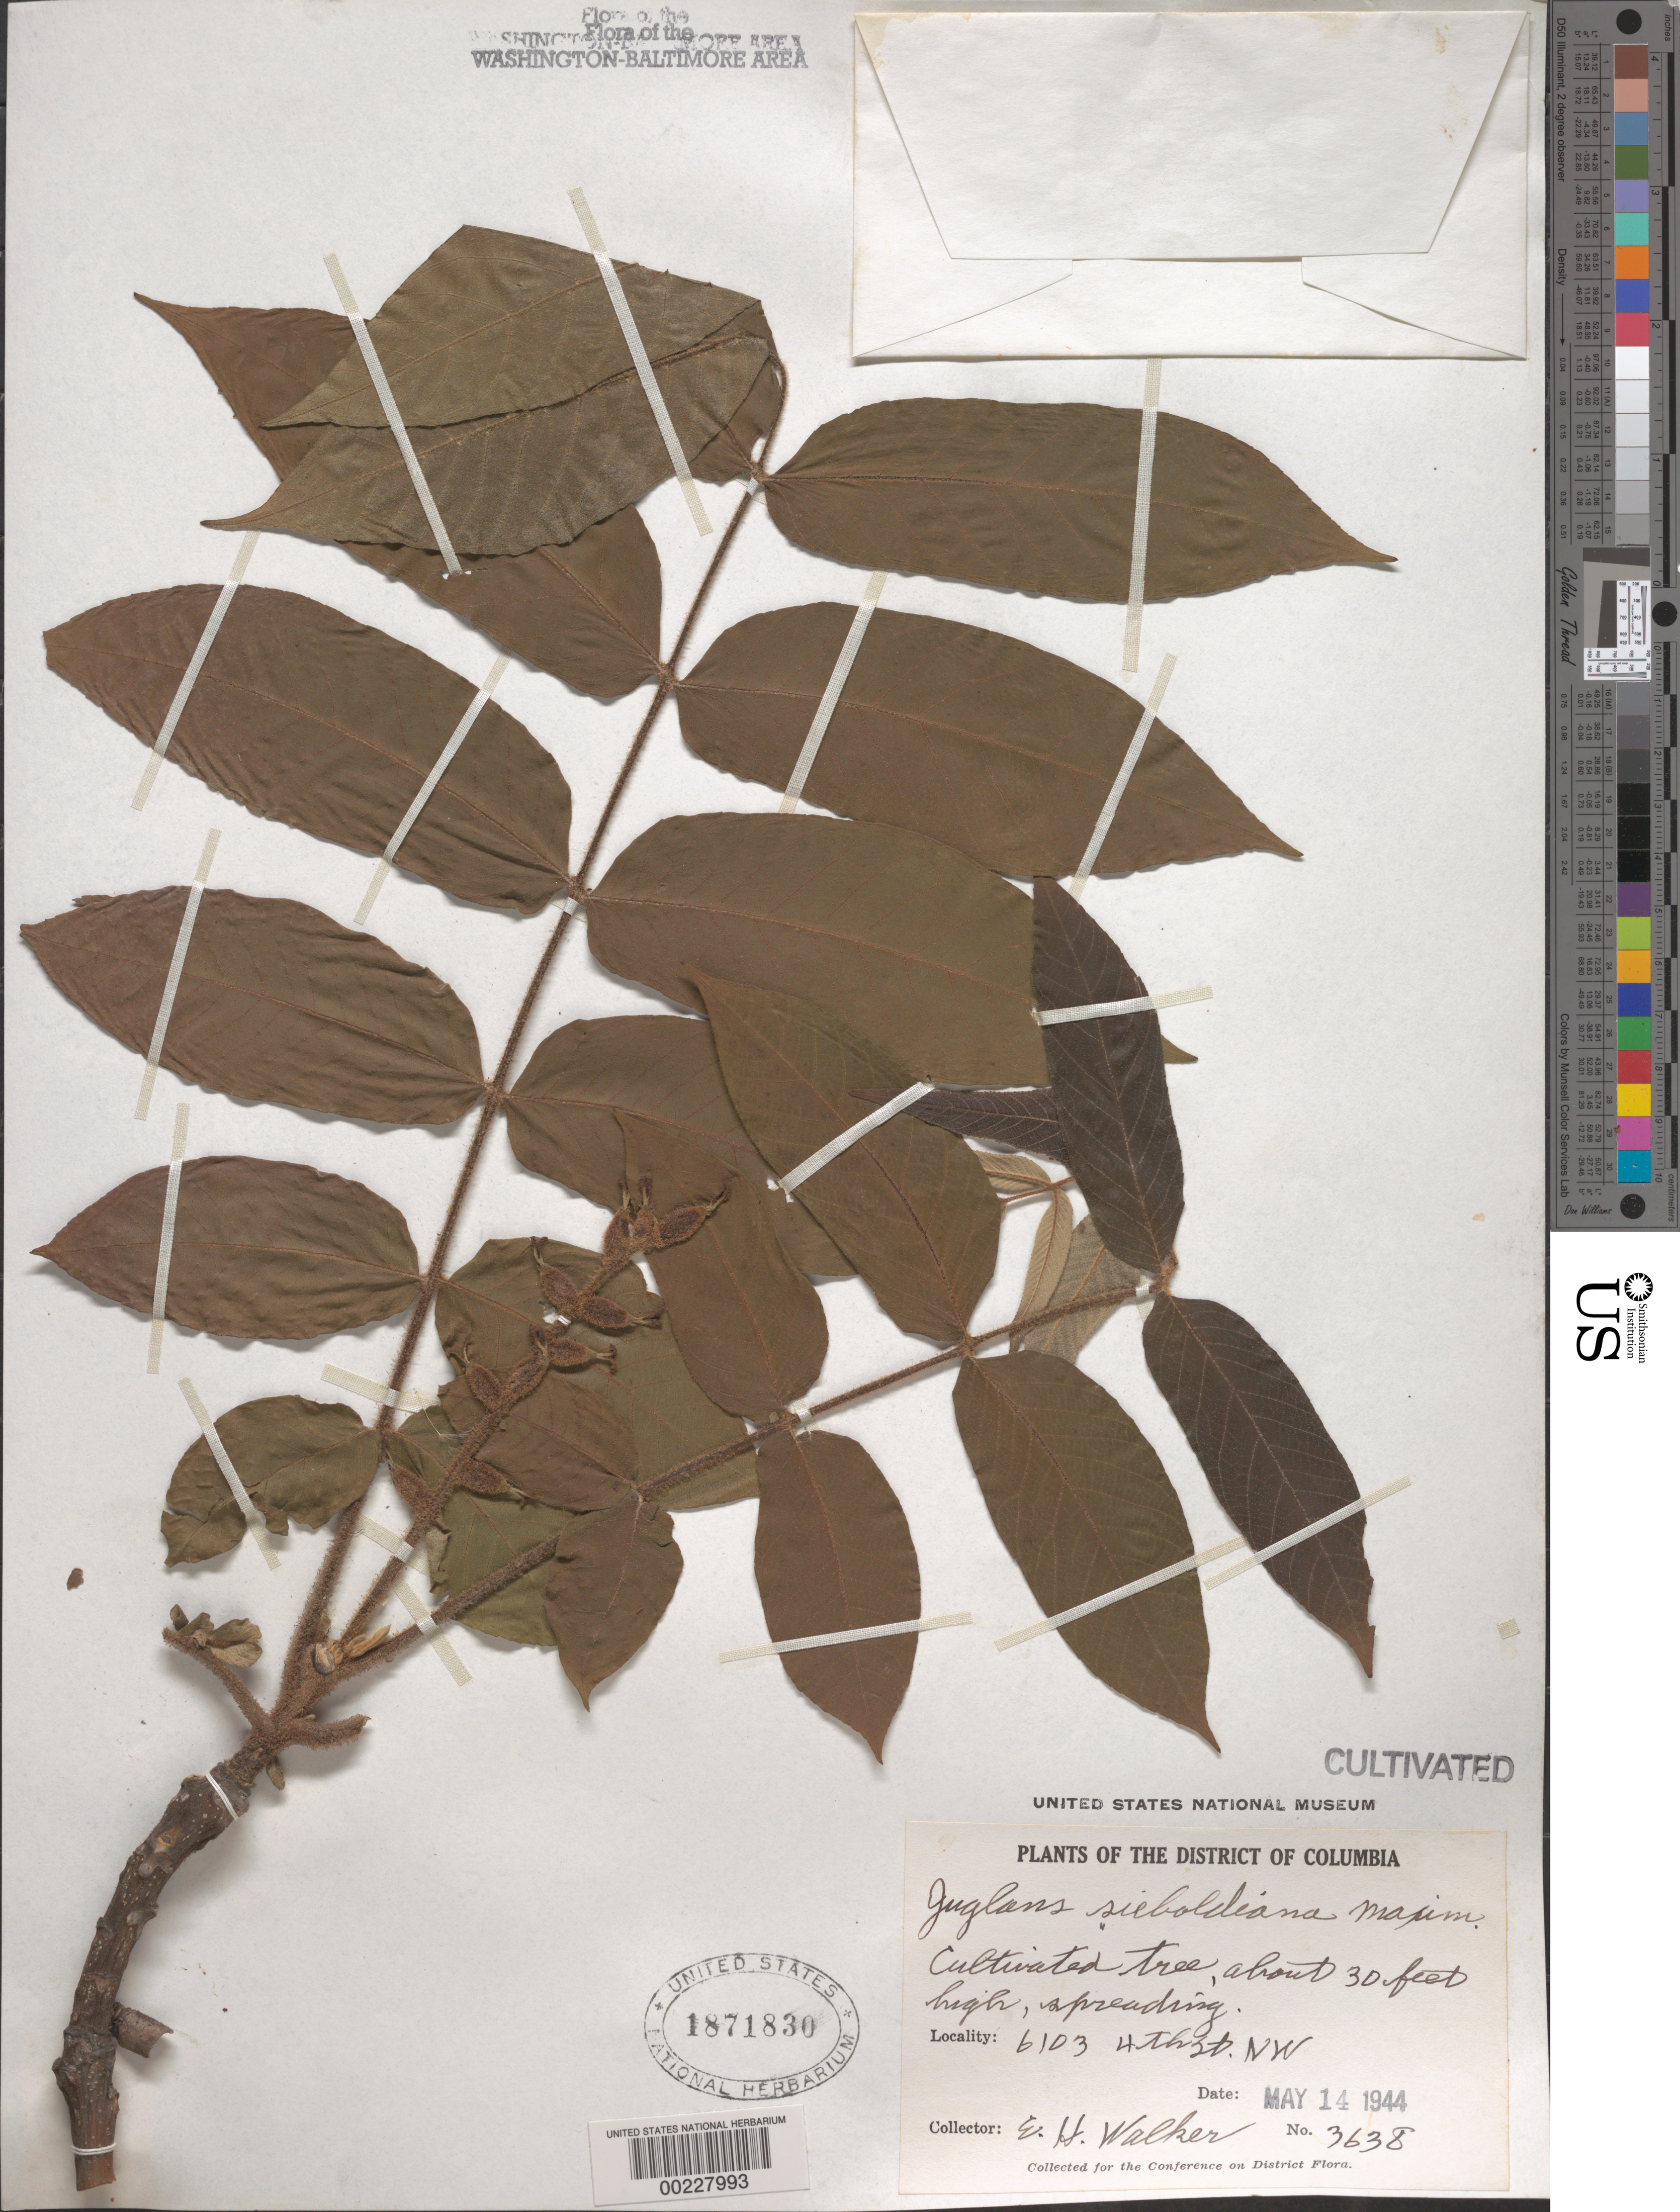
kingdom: Plantae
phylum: Tracheophyta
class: Magnoliopsida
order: Fagales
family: Juglandaceae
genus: Juglans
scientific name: Juglans sieboldiana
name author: Maxim.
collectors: E. H. Walker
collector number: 3638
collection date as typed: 14 May 1944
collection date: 1944-05-14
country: United States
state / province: District of Columbia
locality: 6103 4th St NW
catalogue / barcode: US 1871830